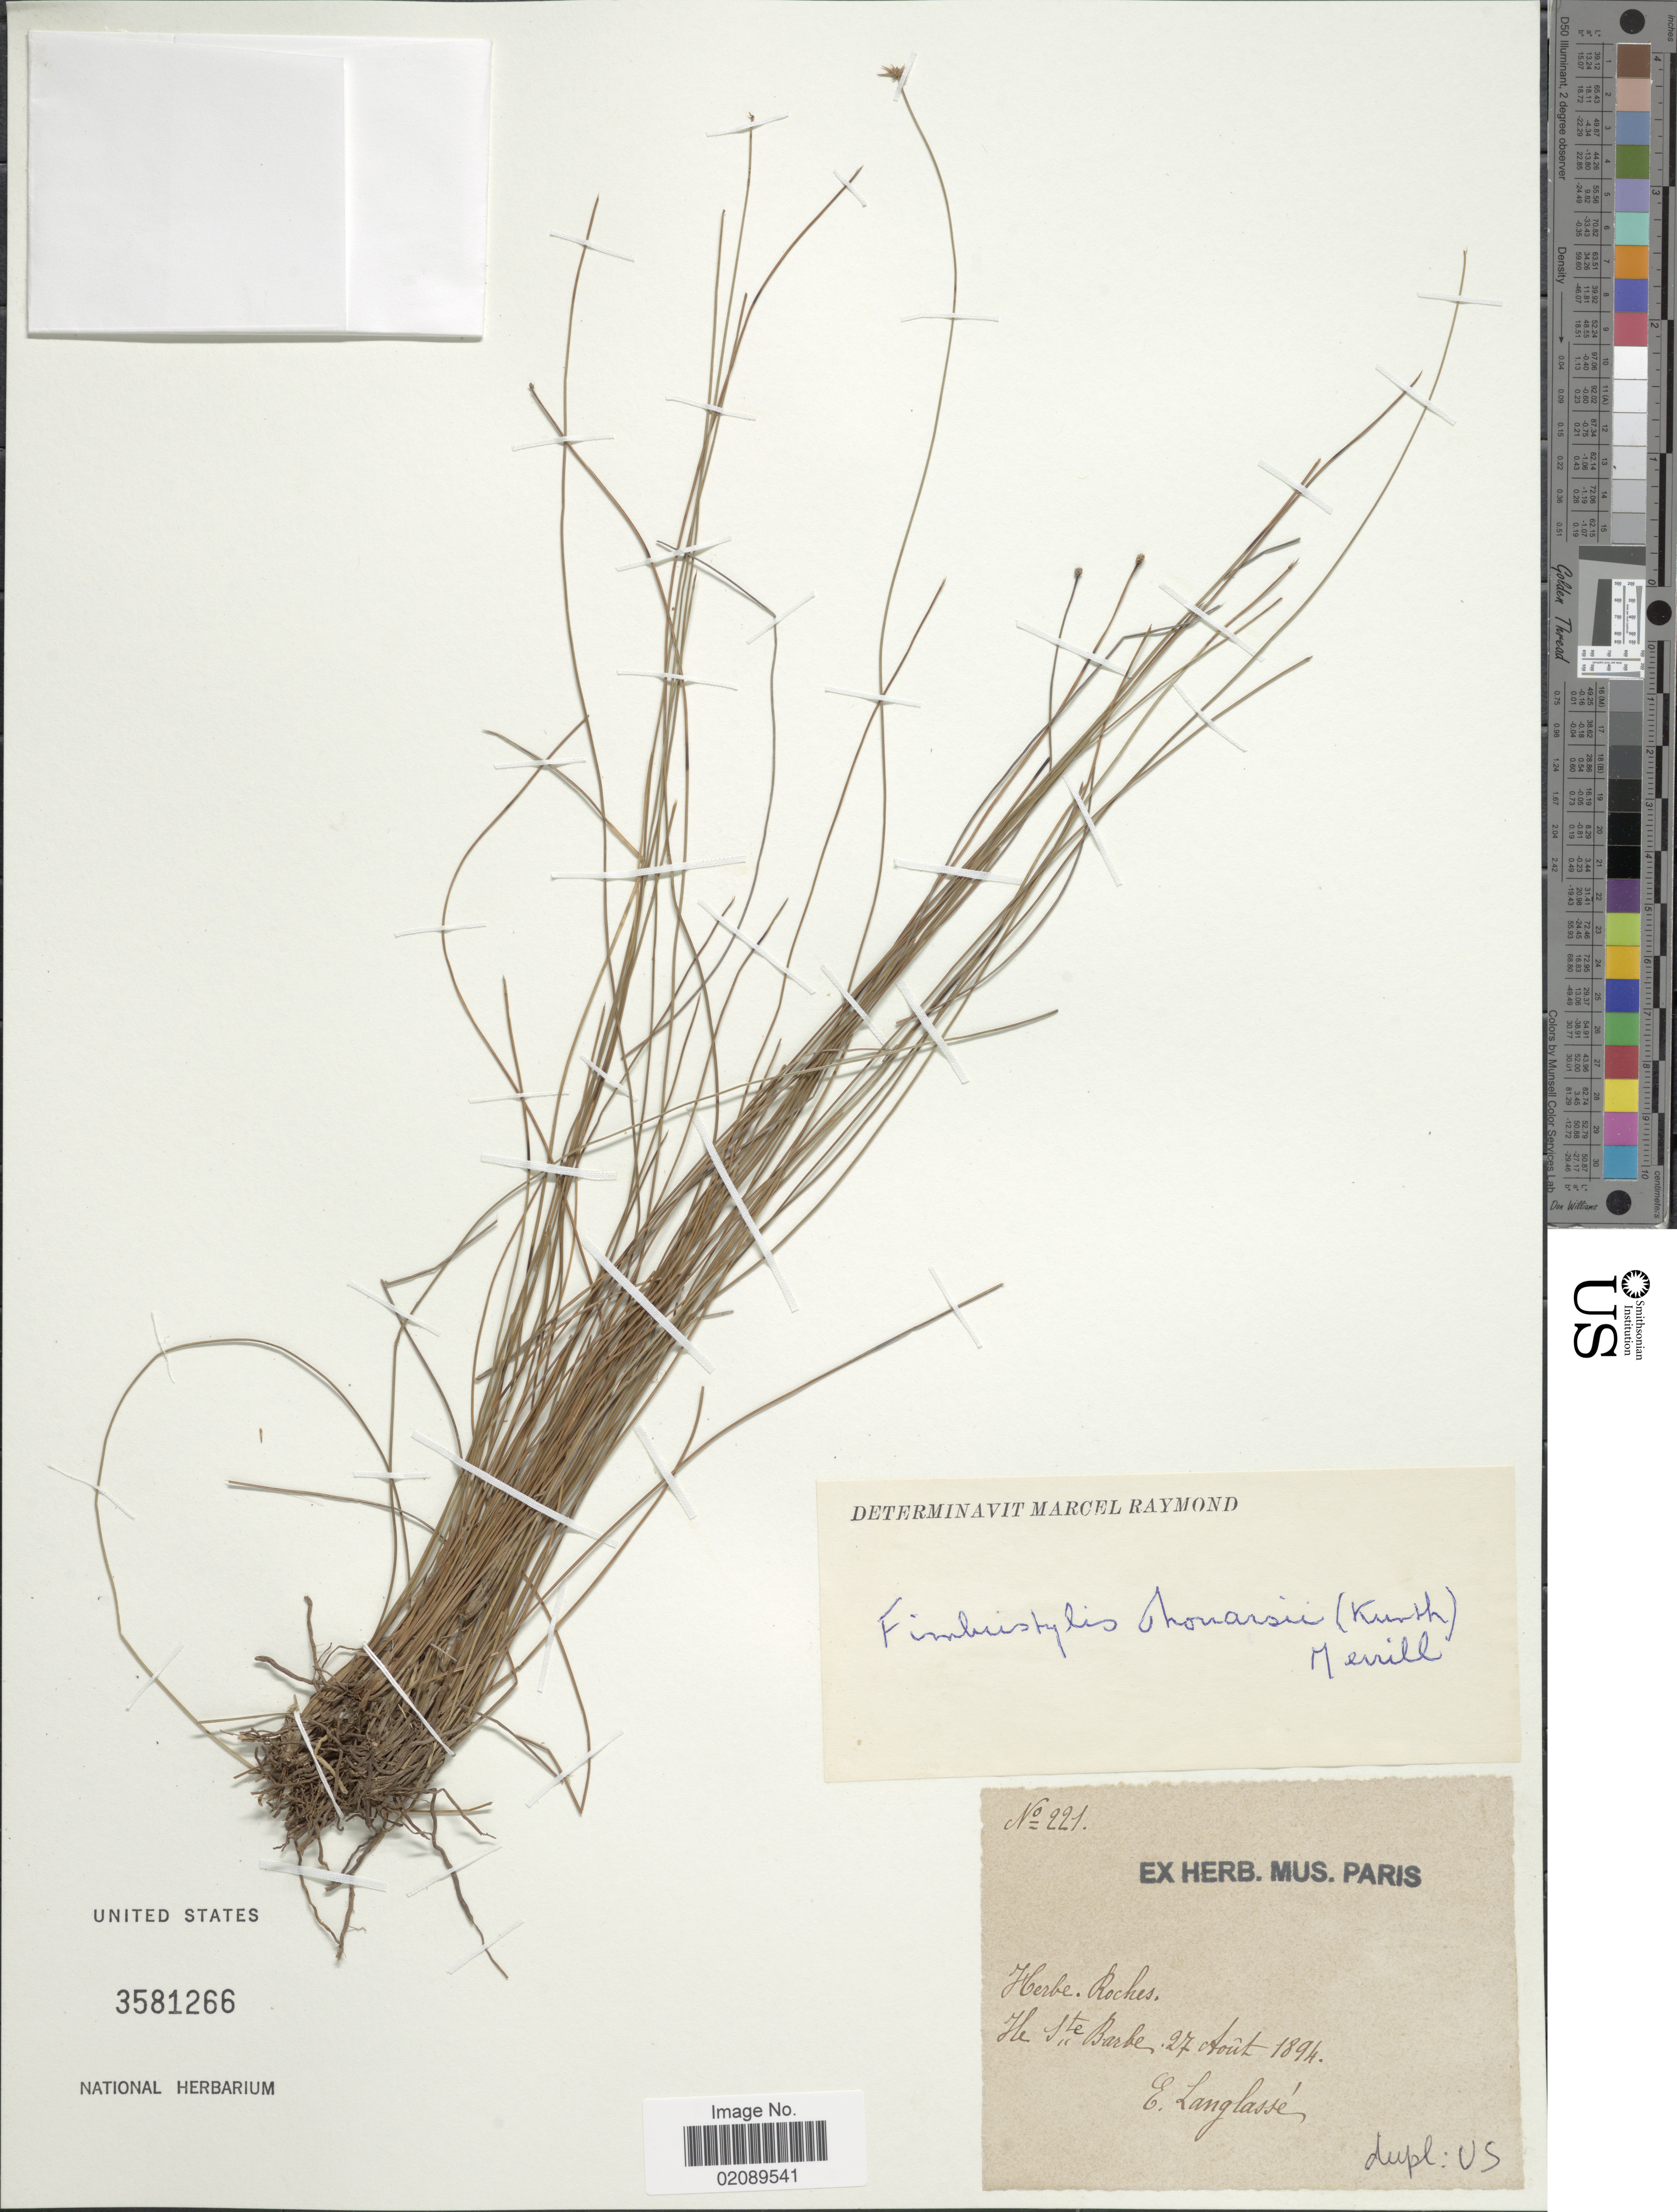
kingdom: Plantae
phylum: Tracheophyta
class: Liliopsida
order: Poales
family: Cyperaceae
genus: Actinoschoenus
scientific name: Actinoschoenus aphyllus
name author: (Vahl) Larridon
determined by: Strong, Mark T., (BOT), Smithsonian Institution - National Museum of Natural History (UNITED STATES)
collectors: E. Langlassé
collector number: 221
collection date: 1894-08-27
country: Indonesia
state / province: Borneo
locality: Île Ste Barbe (situated halfway Lingga and Pontianak in W. Borneo, a little N of the equator).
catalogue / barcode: US 3581266